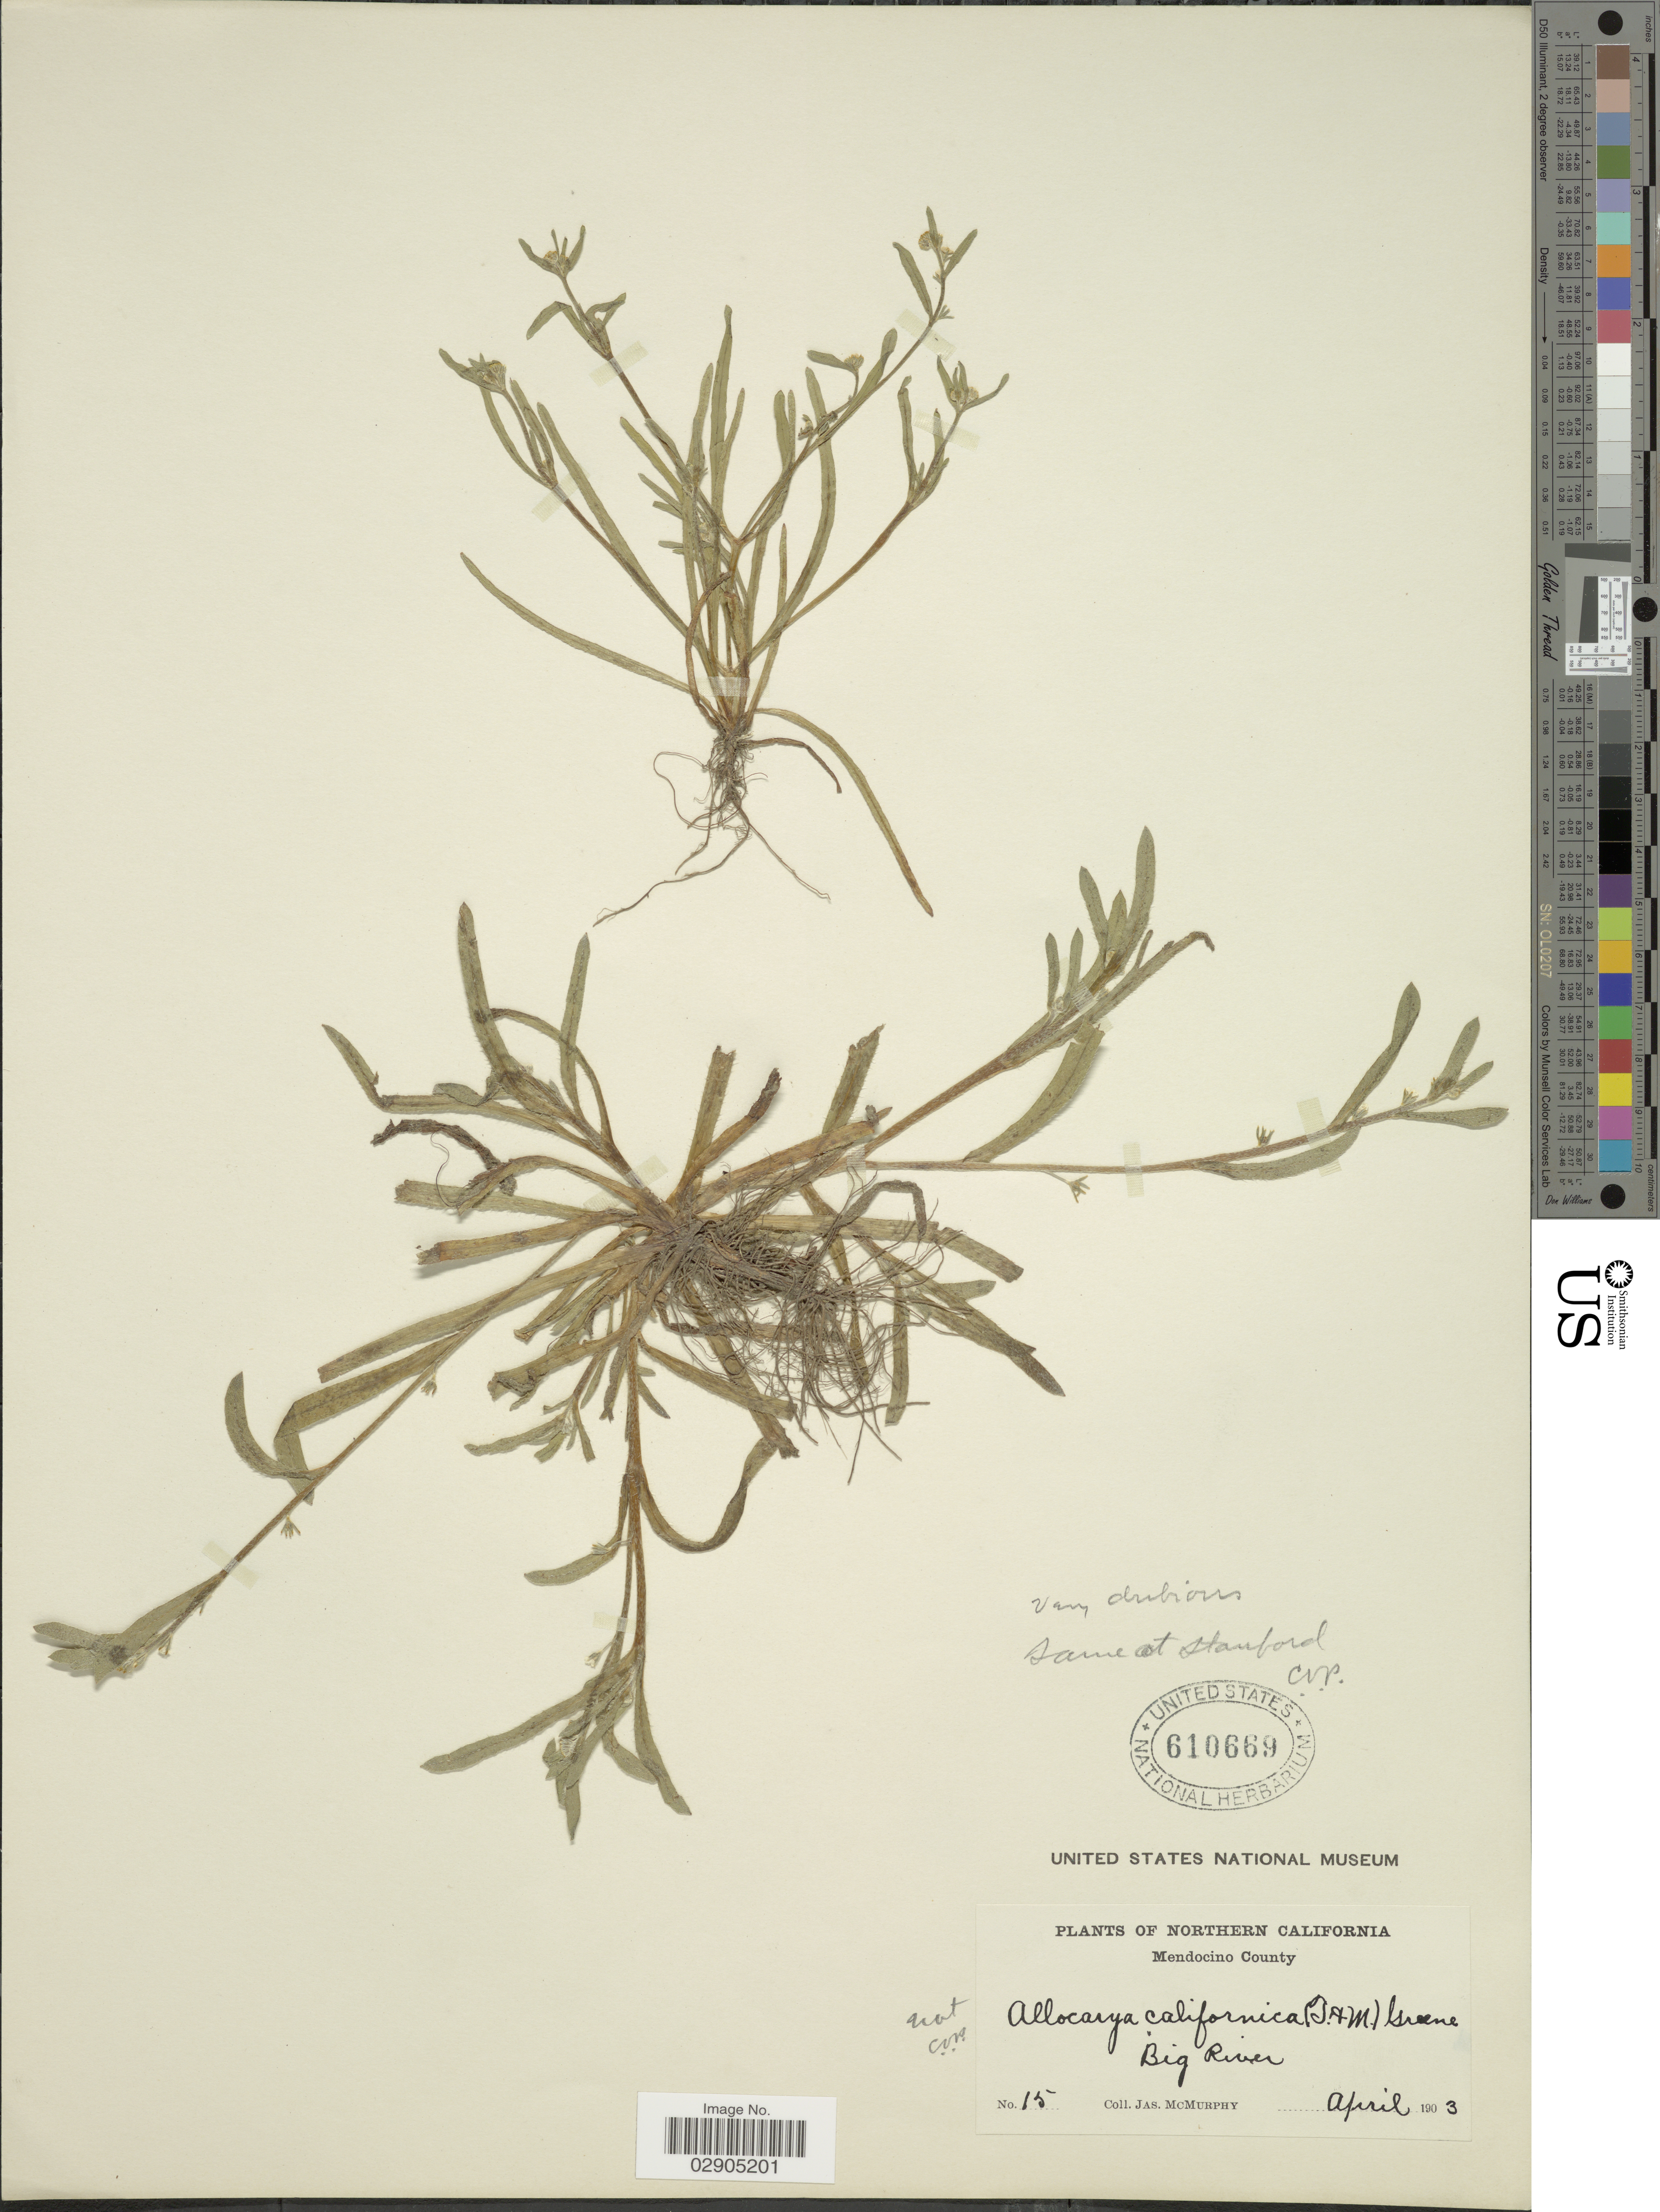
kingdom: Plantae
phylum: Tracheophyta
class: Magnoliopsida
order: Boraginales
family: Boraginaceae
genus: Allocarya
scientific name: Allocarya lithocarya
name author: (S.W. Greene ex A. Gray) S.W. Greene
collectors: J. McMurphy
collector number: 15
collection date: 1903-04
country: United States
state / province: California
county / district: Mendocino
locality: Northern California. Mendocino County. Big River.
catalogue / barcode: US 610669